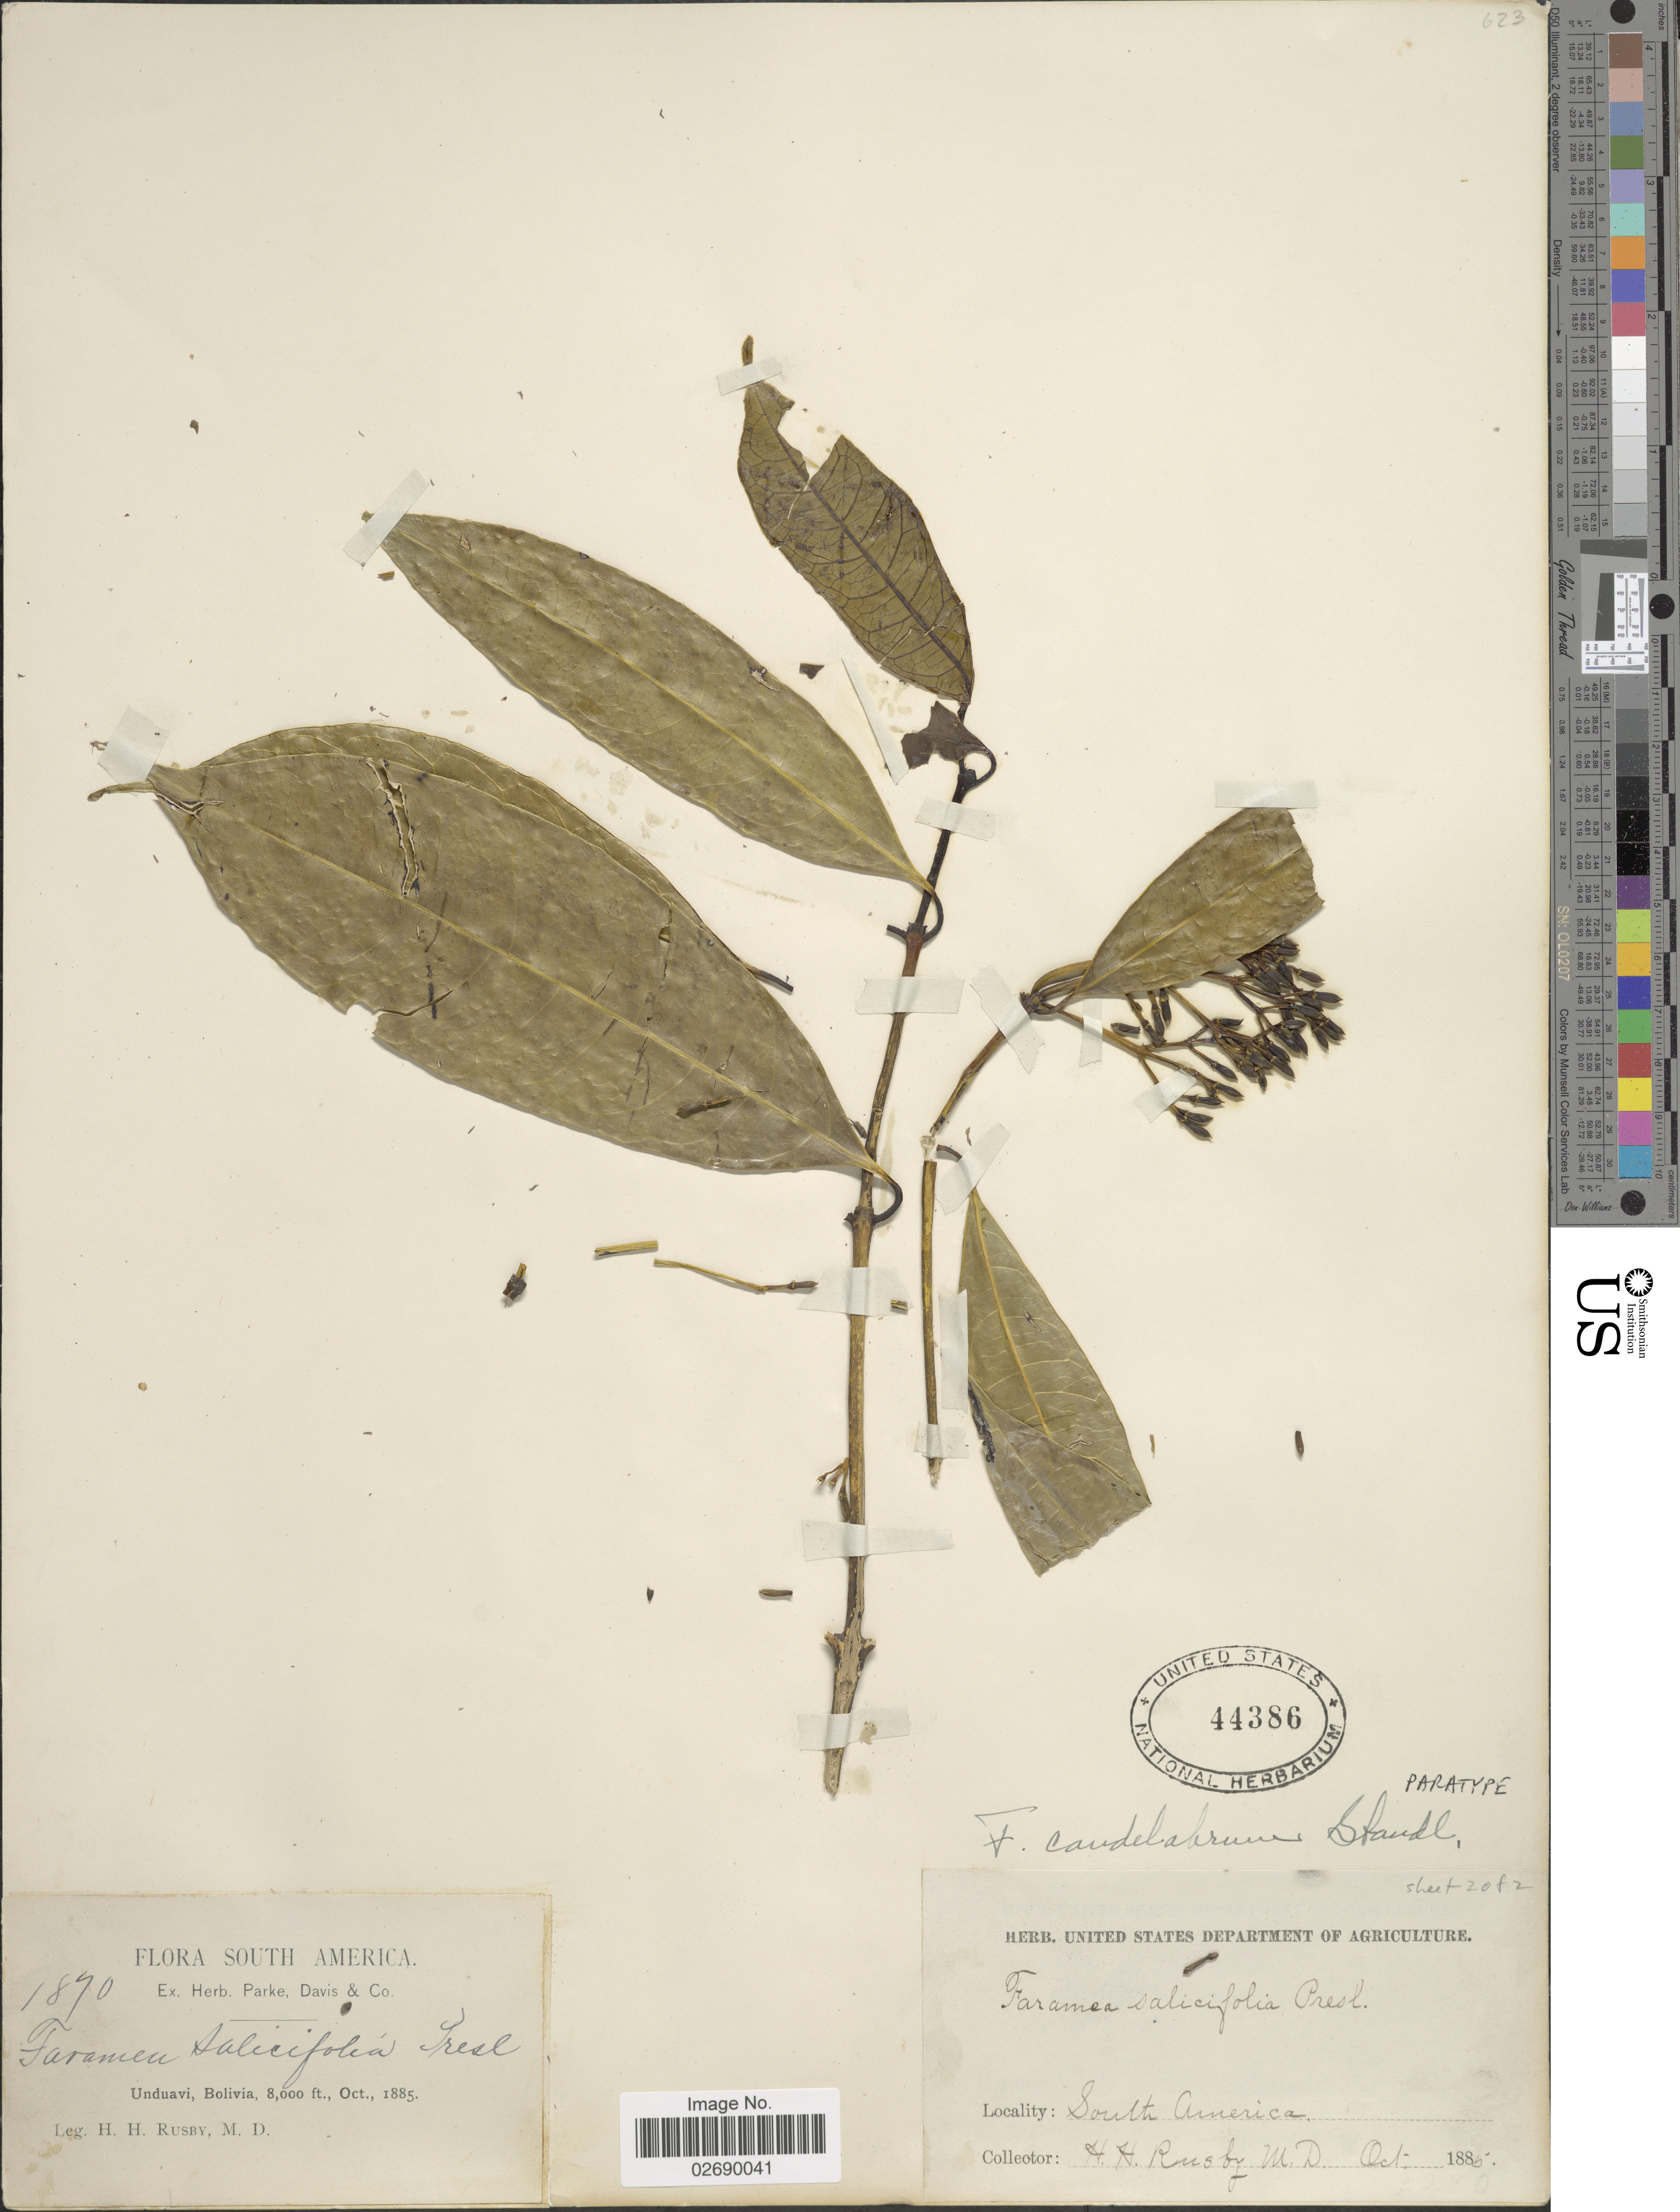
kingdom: Plantae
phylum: Tracheophyta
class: Magnoliopsida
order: Gentianales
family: Rubiaceae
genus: Faramea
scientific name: Faramea candelabrum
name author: Standl.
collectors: H. H. Rusby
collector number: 1870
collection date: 1885-10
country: Bolivia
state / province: La Paz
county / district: Nor Yungas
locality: Unduavi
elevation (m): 2438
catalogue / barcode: US 44386